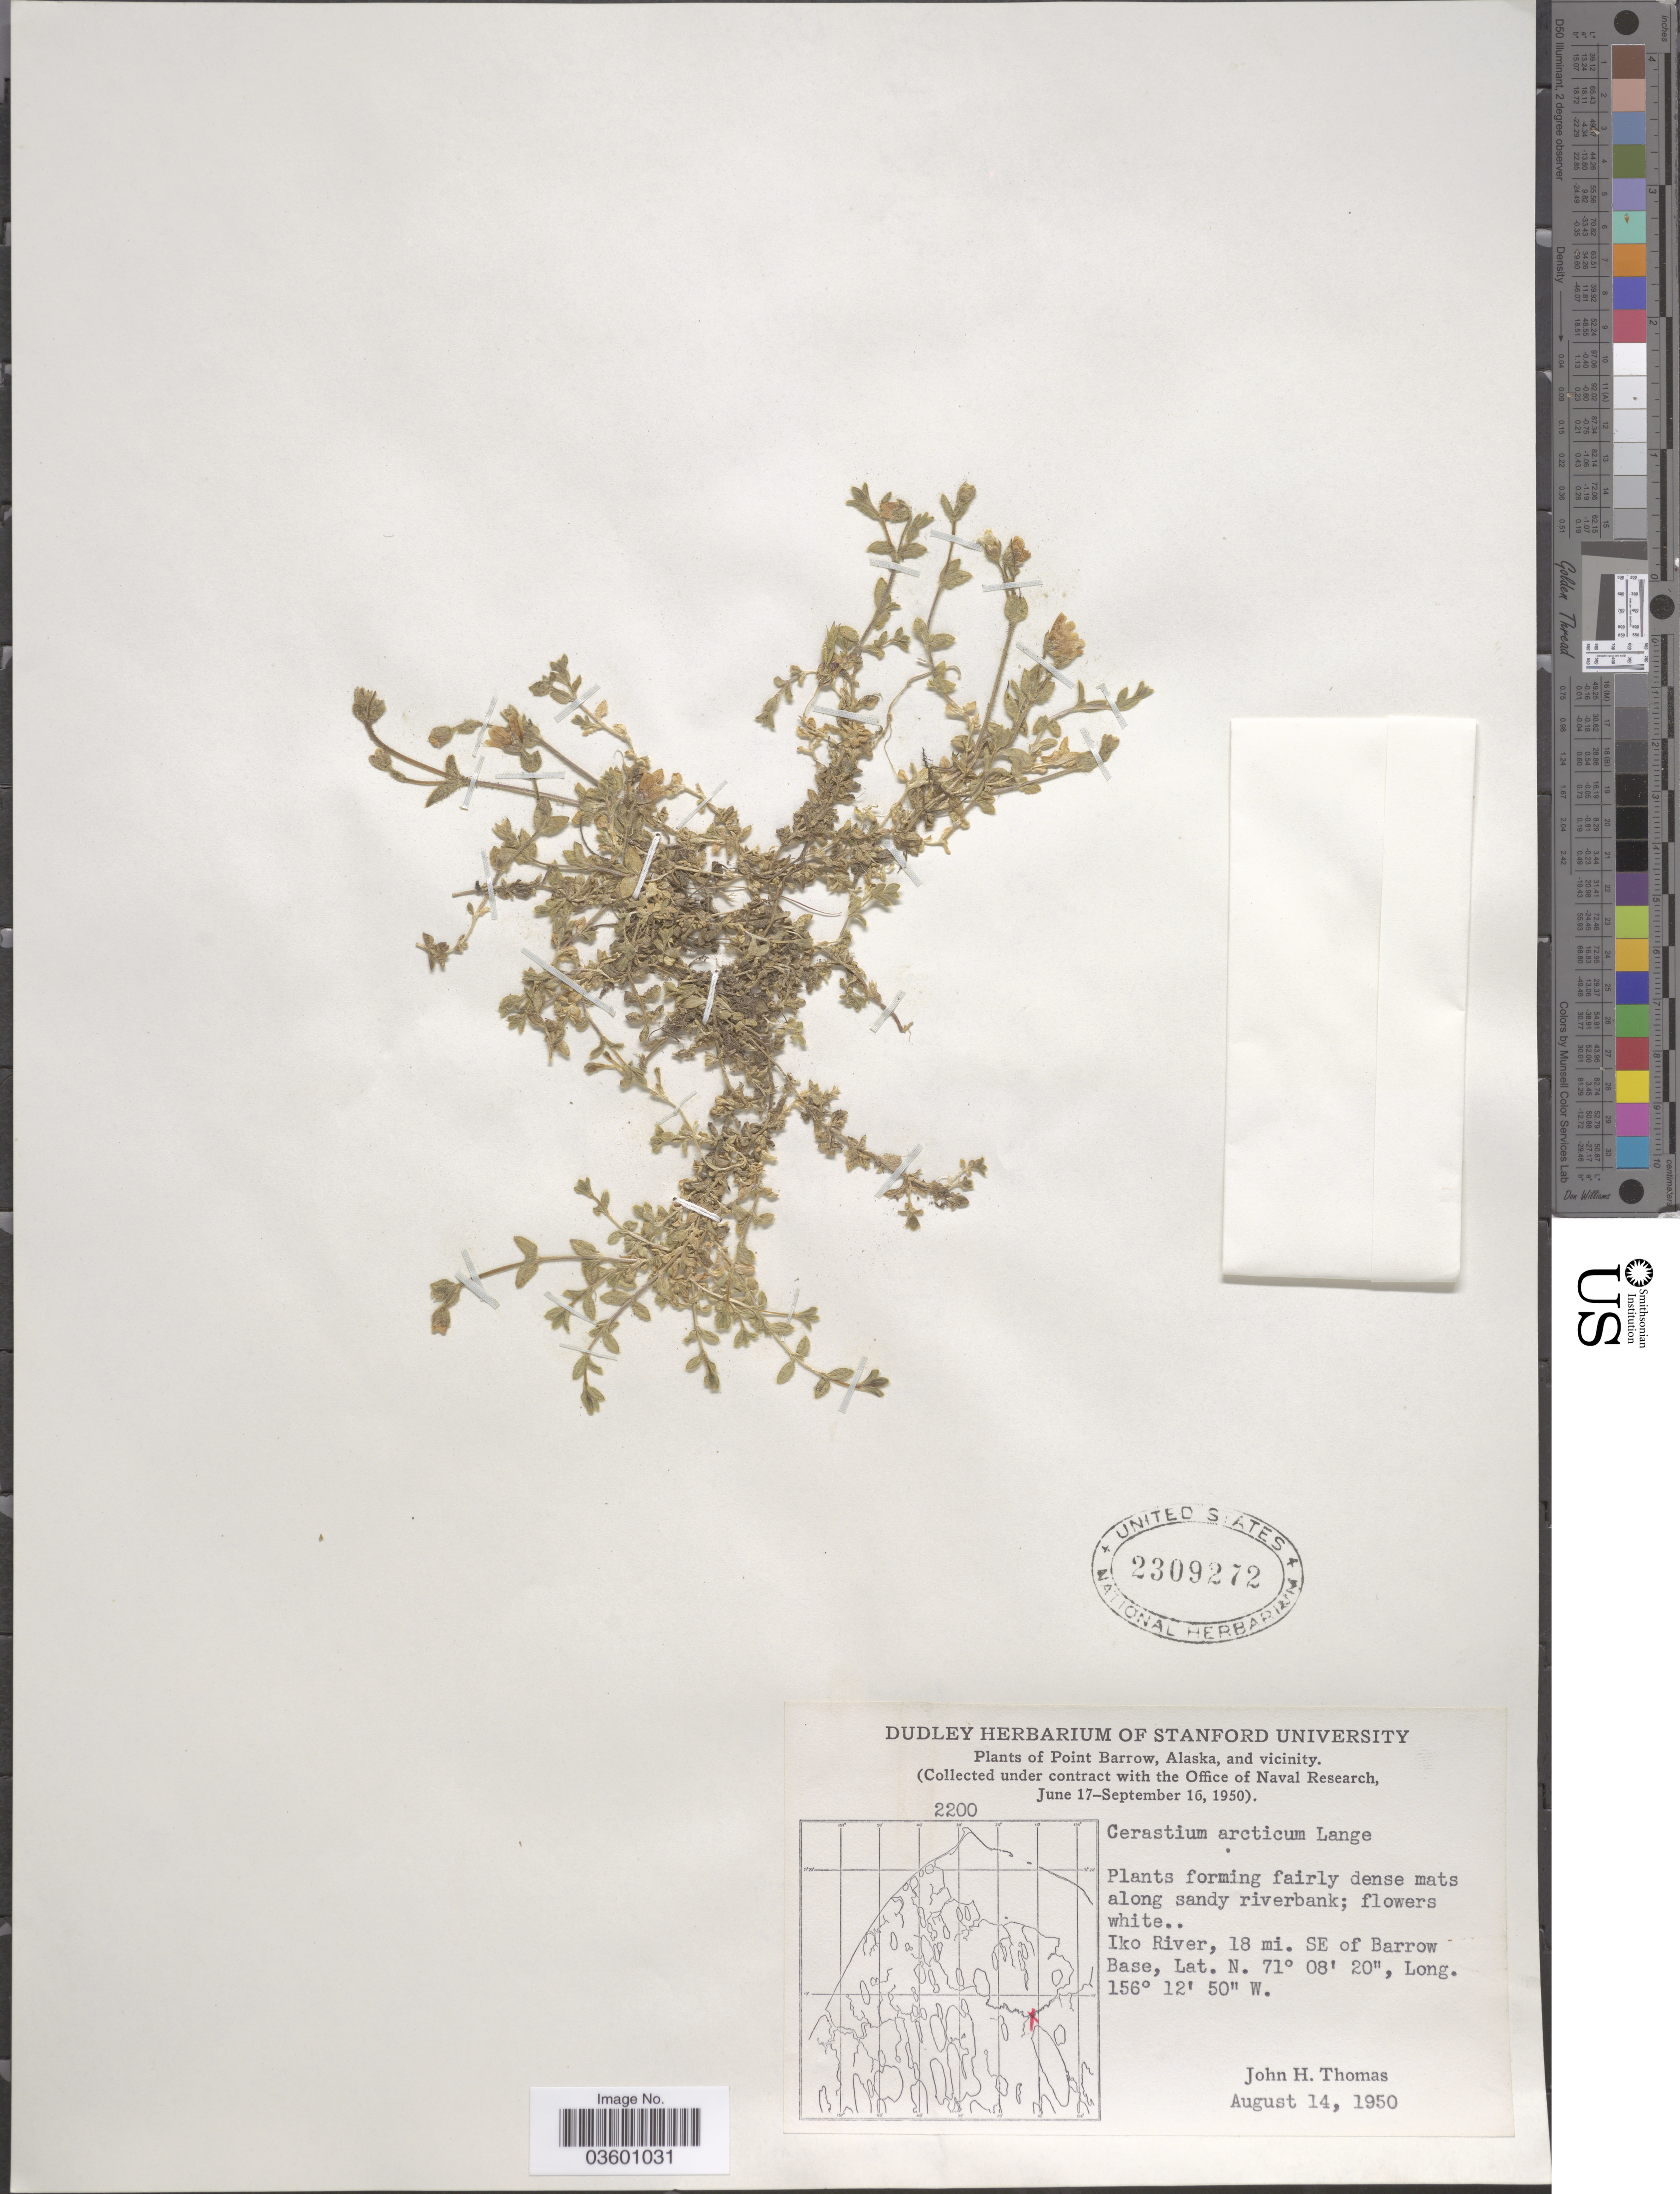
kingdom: Plantae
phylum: Tracheophyta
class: Magnoliopsida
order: Caryophyllales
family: Caryophyllaceae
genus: Cerastium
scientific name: Cerastium arcticum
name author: Lange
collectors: J. H. Thomas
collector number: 2200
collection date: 1950-08-14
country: United States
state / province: Alaska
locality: Point Barrow, Alaska, and vicinity. Iko River, 18 mi. SE of Barrow Base.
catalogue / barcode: US 2309272